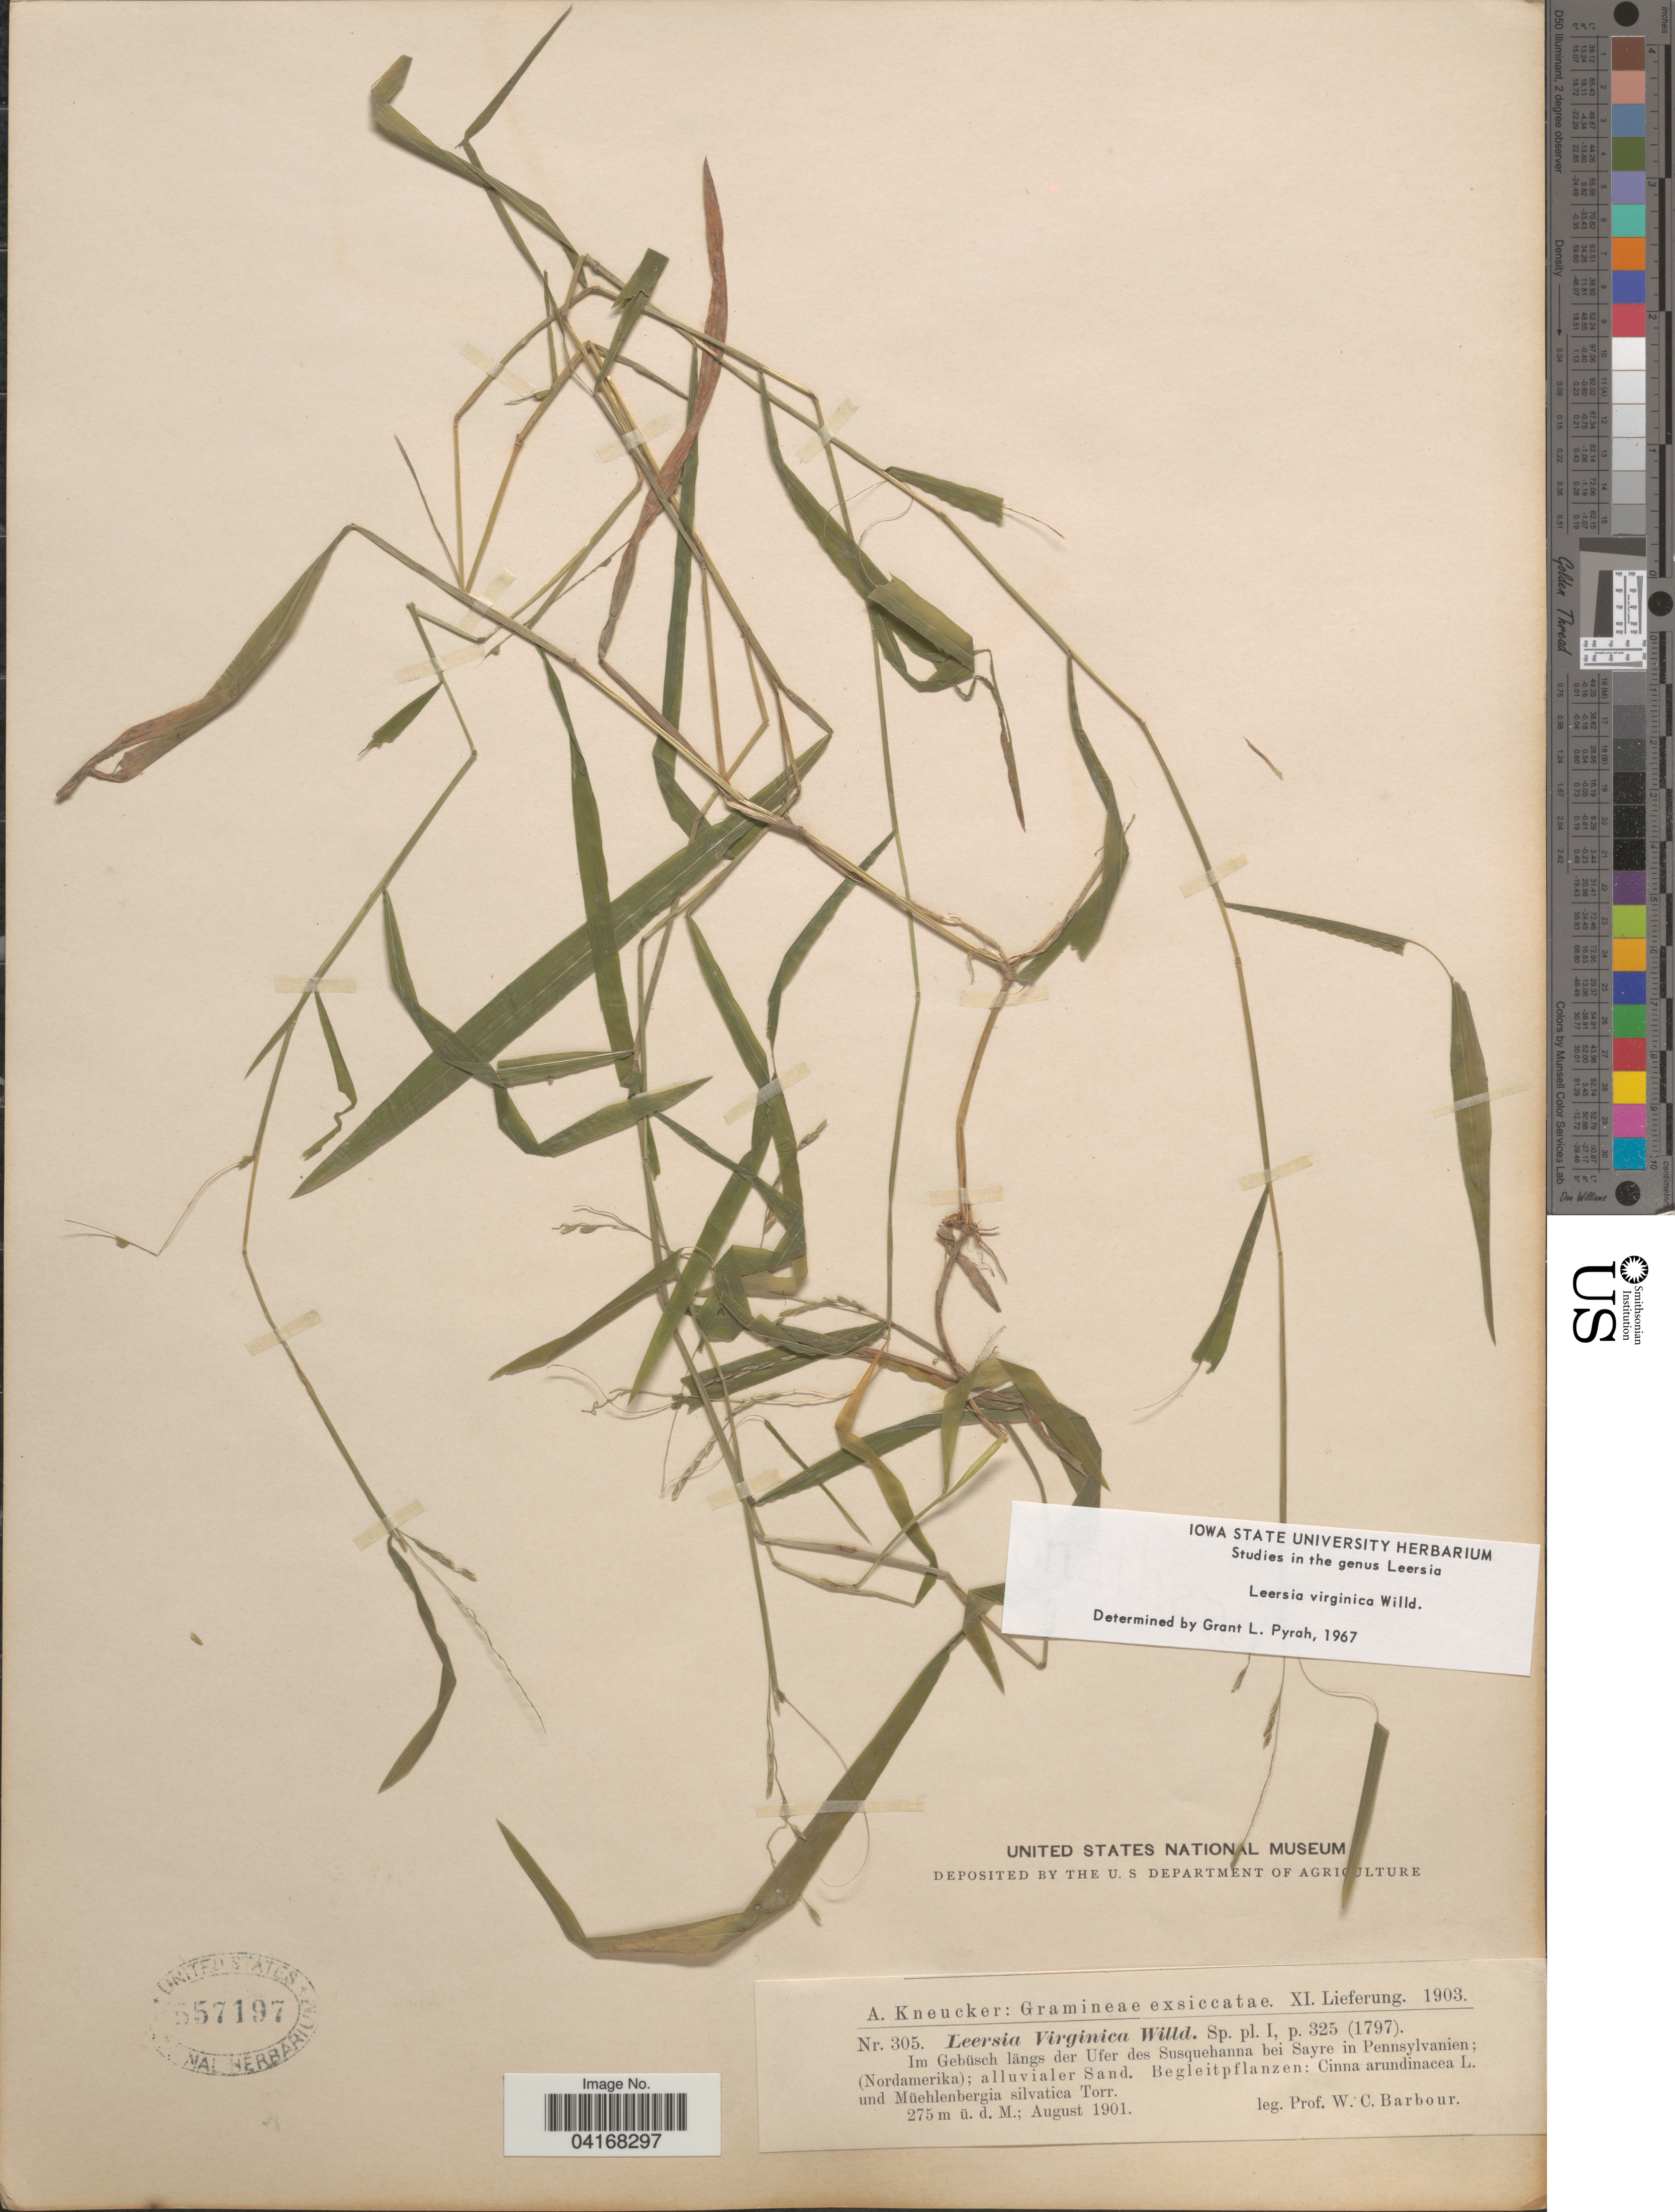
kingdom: Plantae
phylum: Tracheophyta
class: Liliopsida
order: Poales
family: Poaceae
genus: Leersia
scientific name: Leersia virginica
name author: Willd.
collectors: W. Barbour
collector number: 305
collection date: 1901-08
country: United States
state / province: Pennsylvania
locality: Im Gebüsch längs der Ufer der Susquehanna bei Sayre.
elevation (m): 275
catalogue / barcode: US 557197